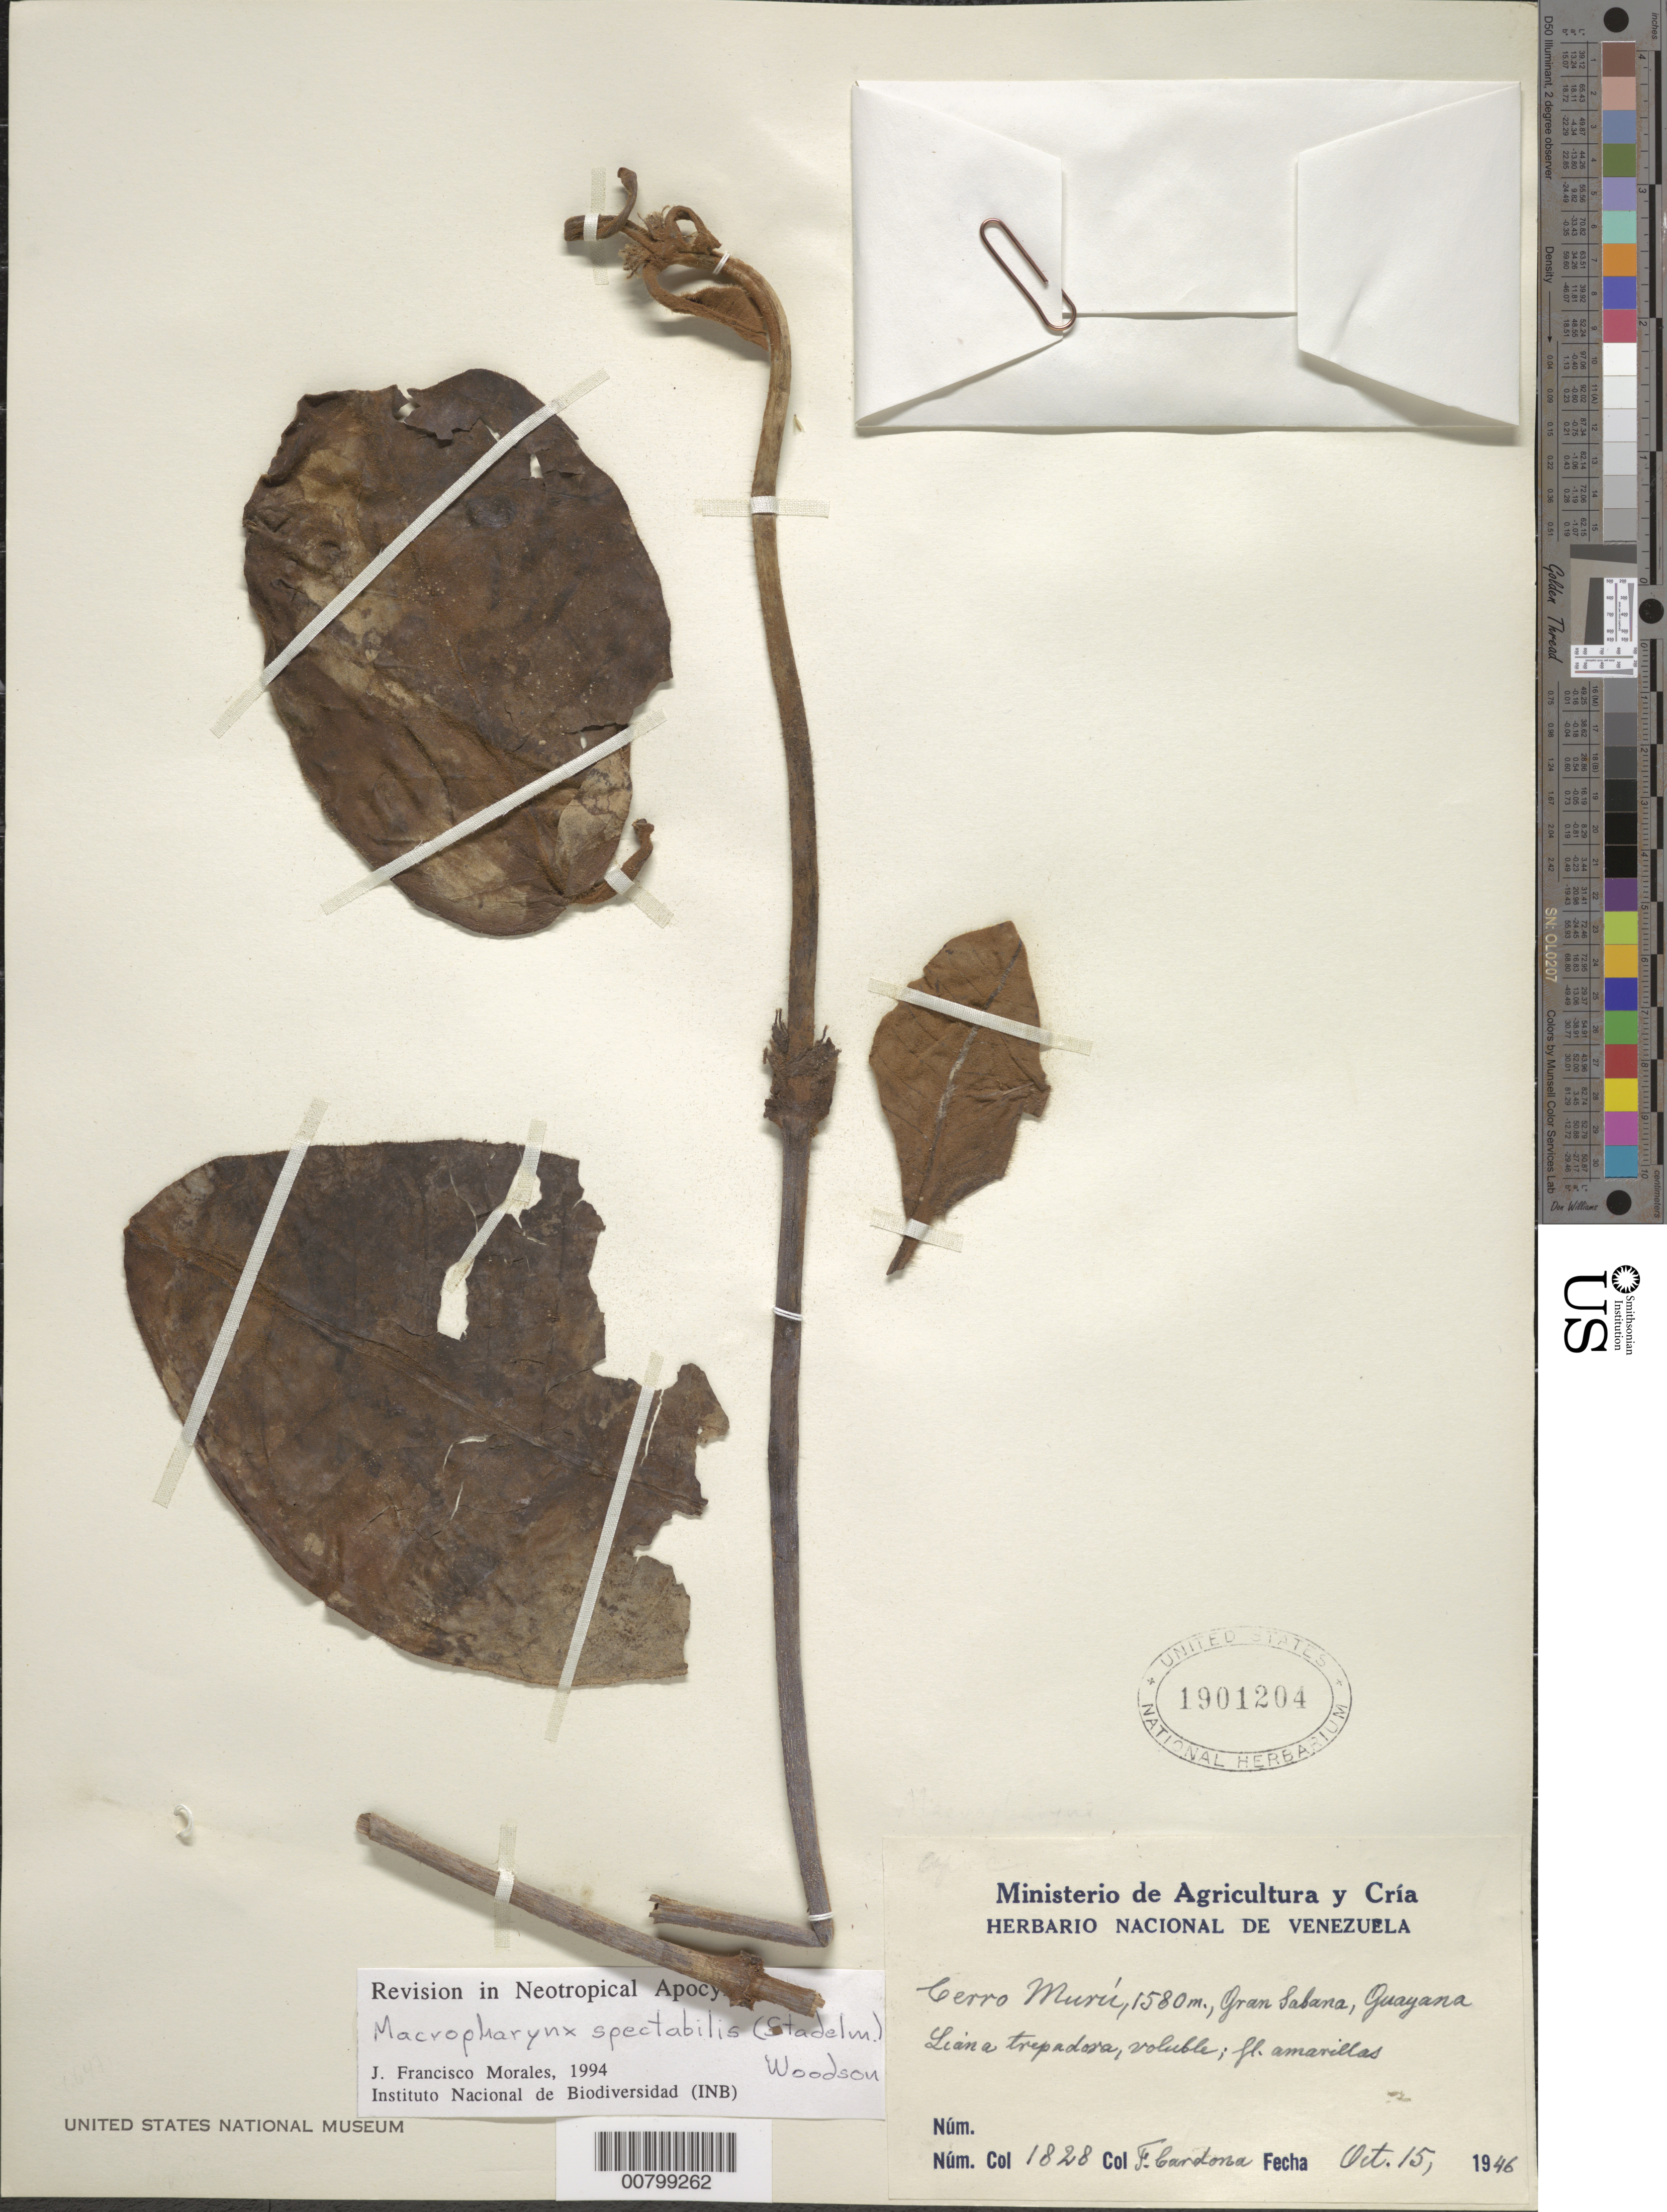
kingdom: Plantae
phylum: Tracheophyta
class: Magnoliopsida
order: Gentianales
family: Apocynaceae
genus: Macropharynx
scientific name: Macropharynx spectabilis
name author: (Stadelm.) Woodson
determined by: Morales, J. F.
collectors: F. Cardona Puig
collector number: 1828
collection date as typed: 15-Oct-46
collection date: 1946-10-15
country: Venezuela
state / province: Bolívar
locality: Cerro Murú, Gran Sabana, Guayana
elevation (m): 1580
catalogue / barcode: US 1901204